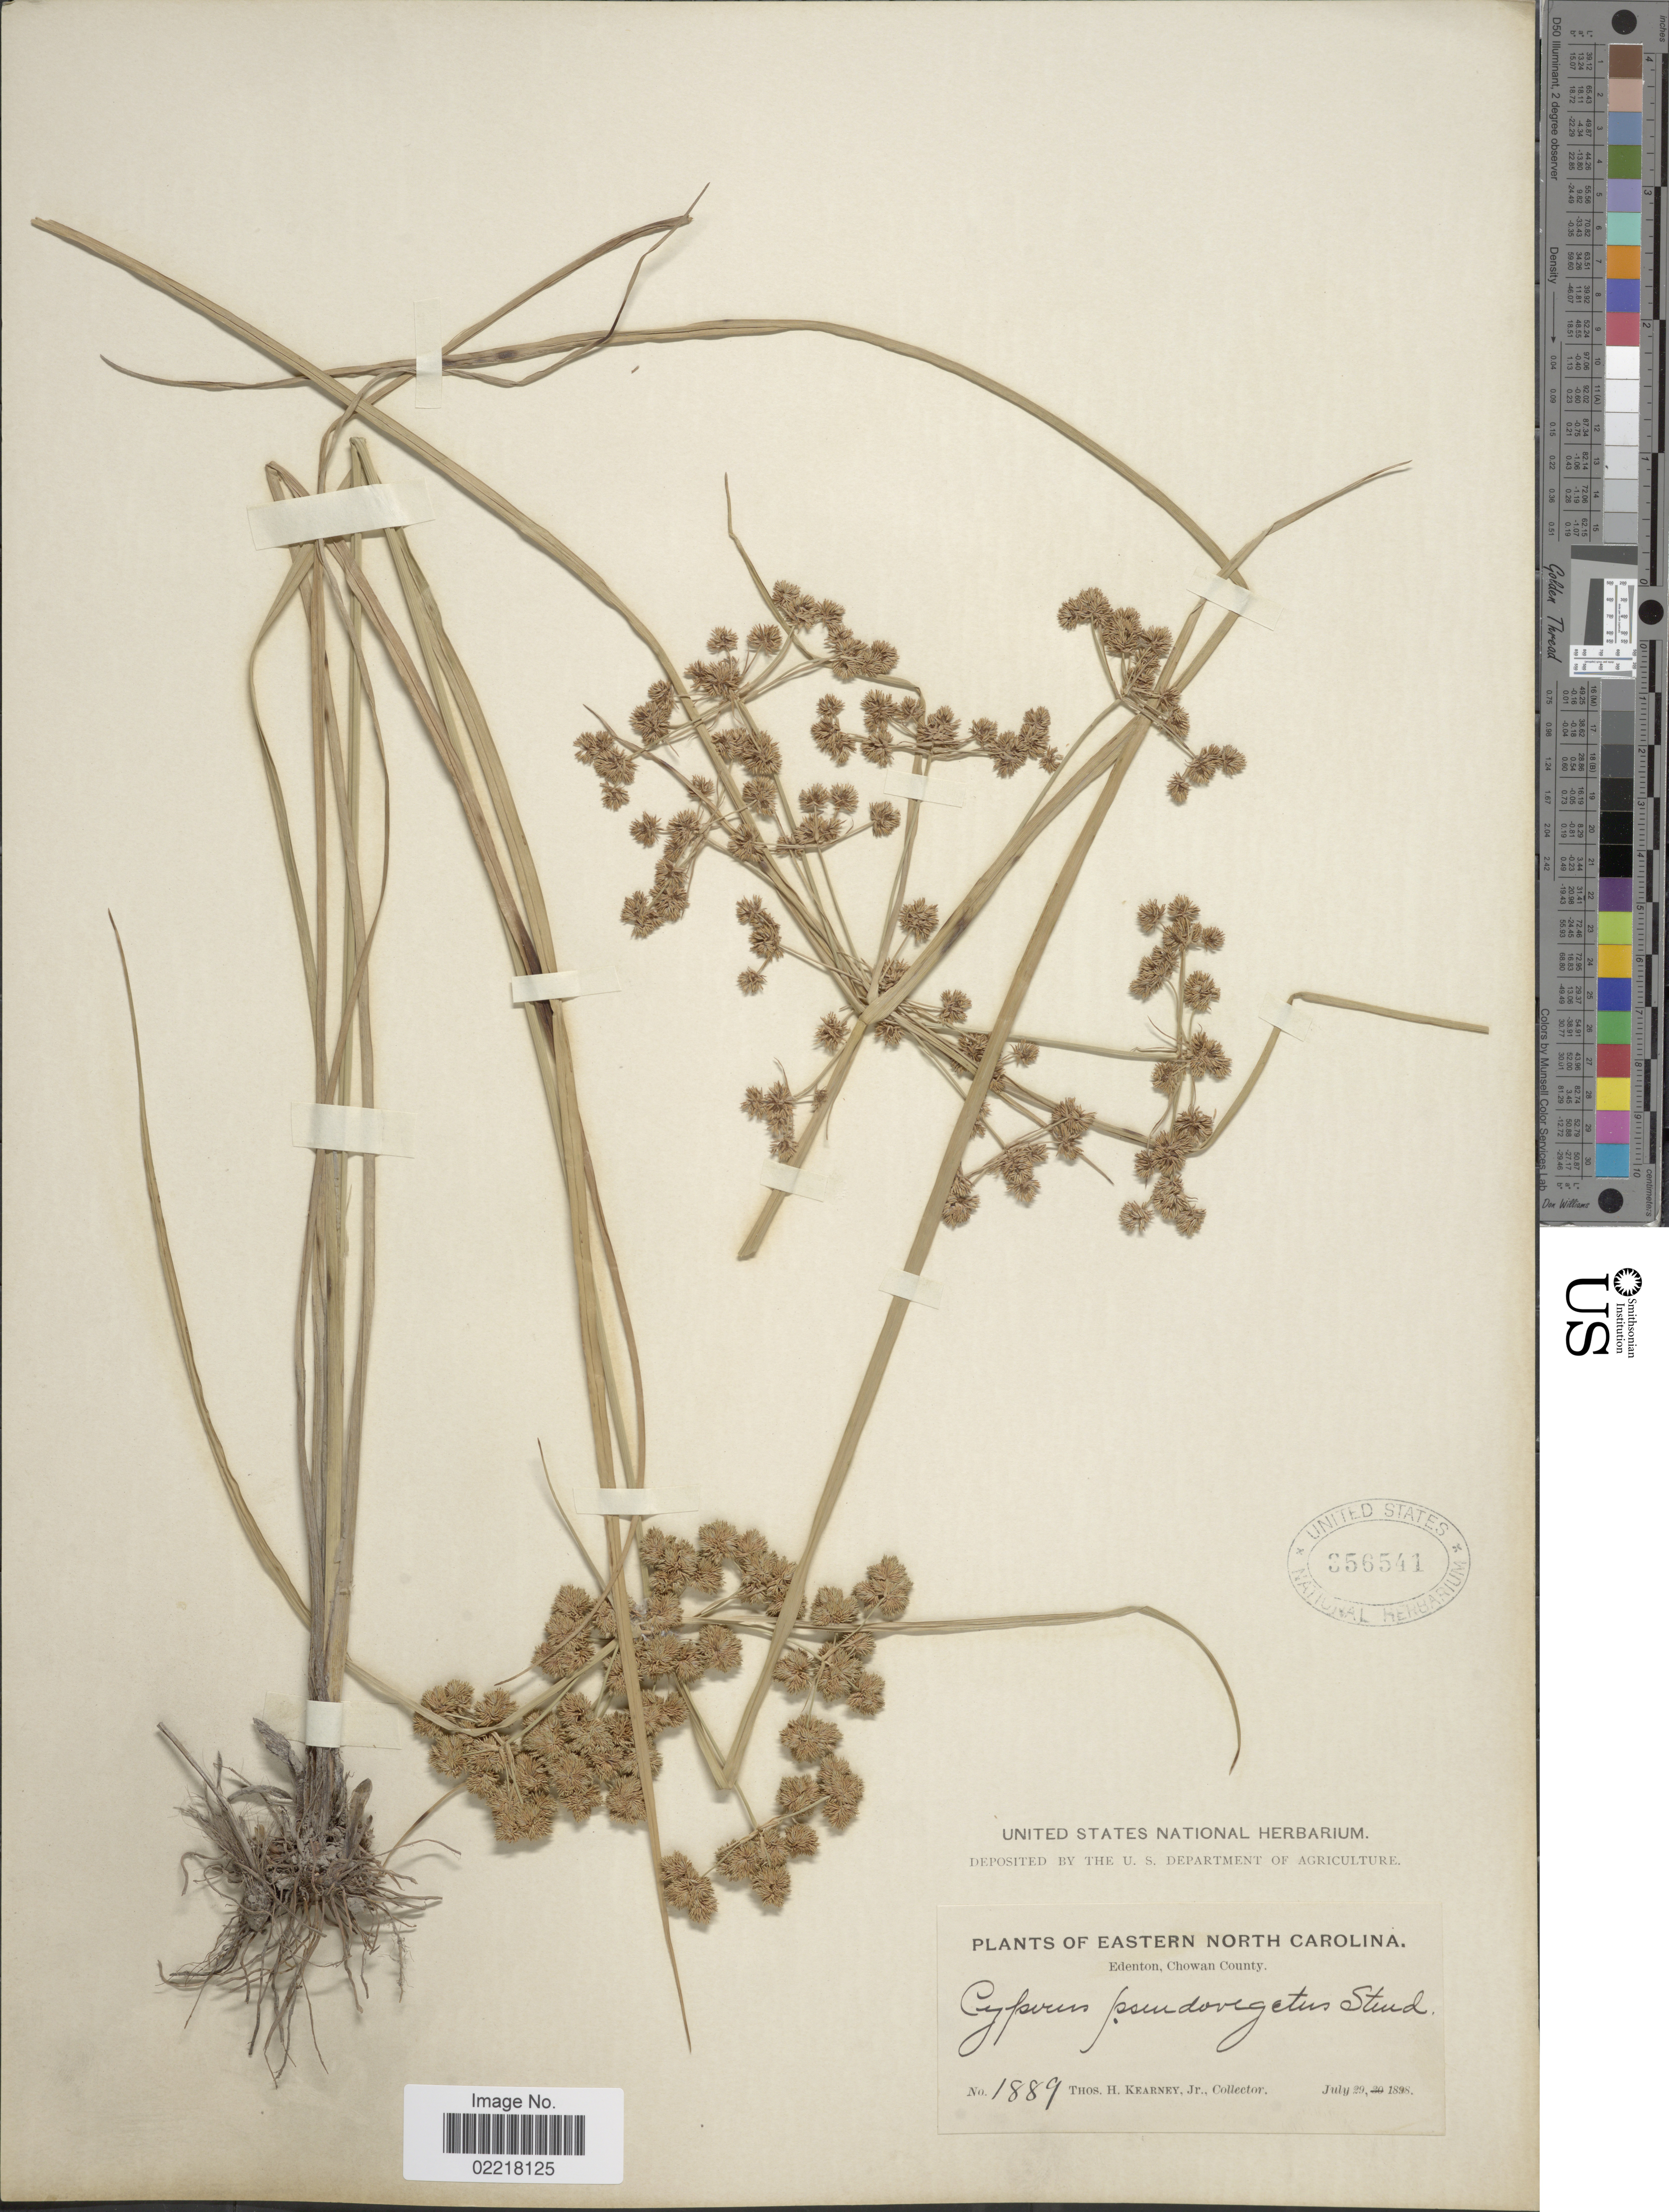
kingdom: Plantae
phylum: Tracheophyta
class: Liliopsida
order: Poales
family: Cyperaceae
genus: Cyperus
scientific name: Cyperus pseudovegetus Steud.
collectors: T. H. Kearney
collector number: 1889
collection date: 1898-07-29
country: United States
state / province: North Carolina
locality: Eastern North Carolina. Edenton, Chowan County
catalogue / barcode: US 356541